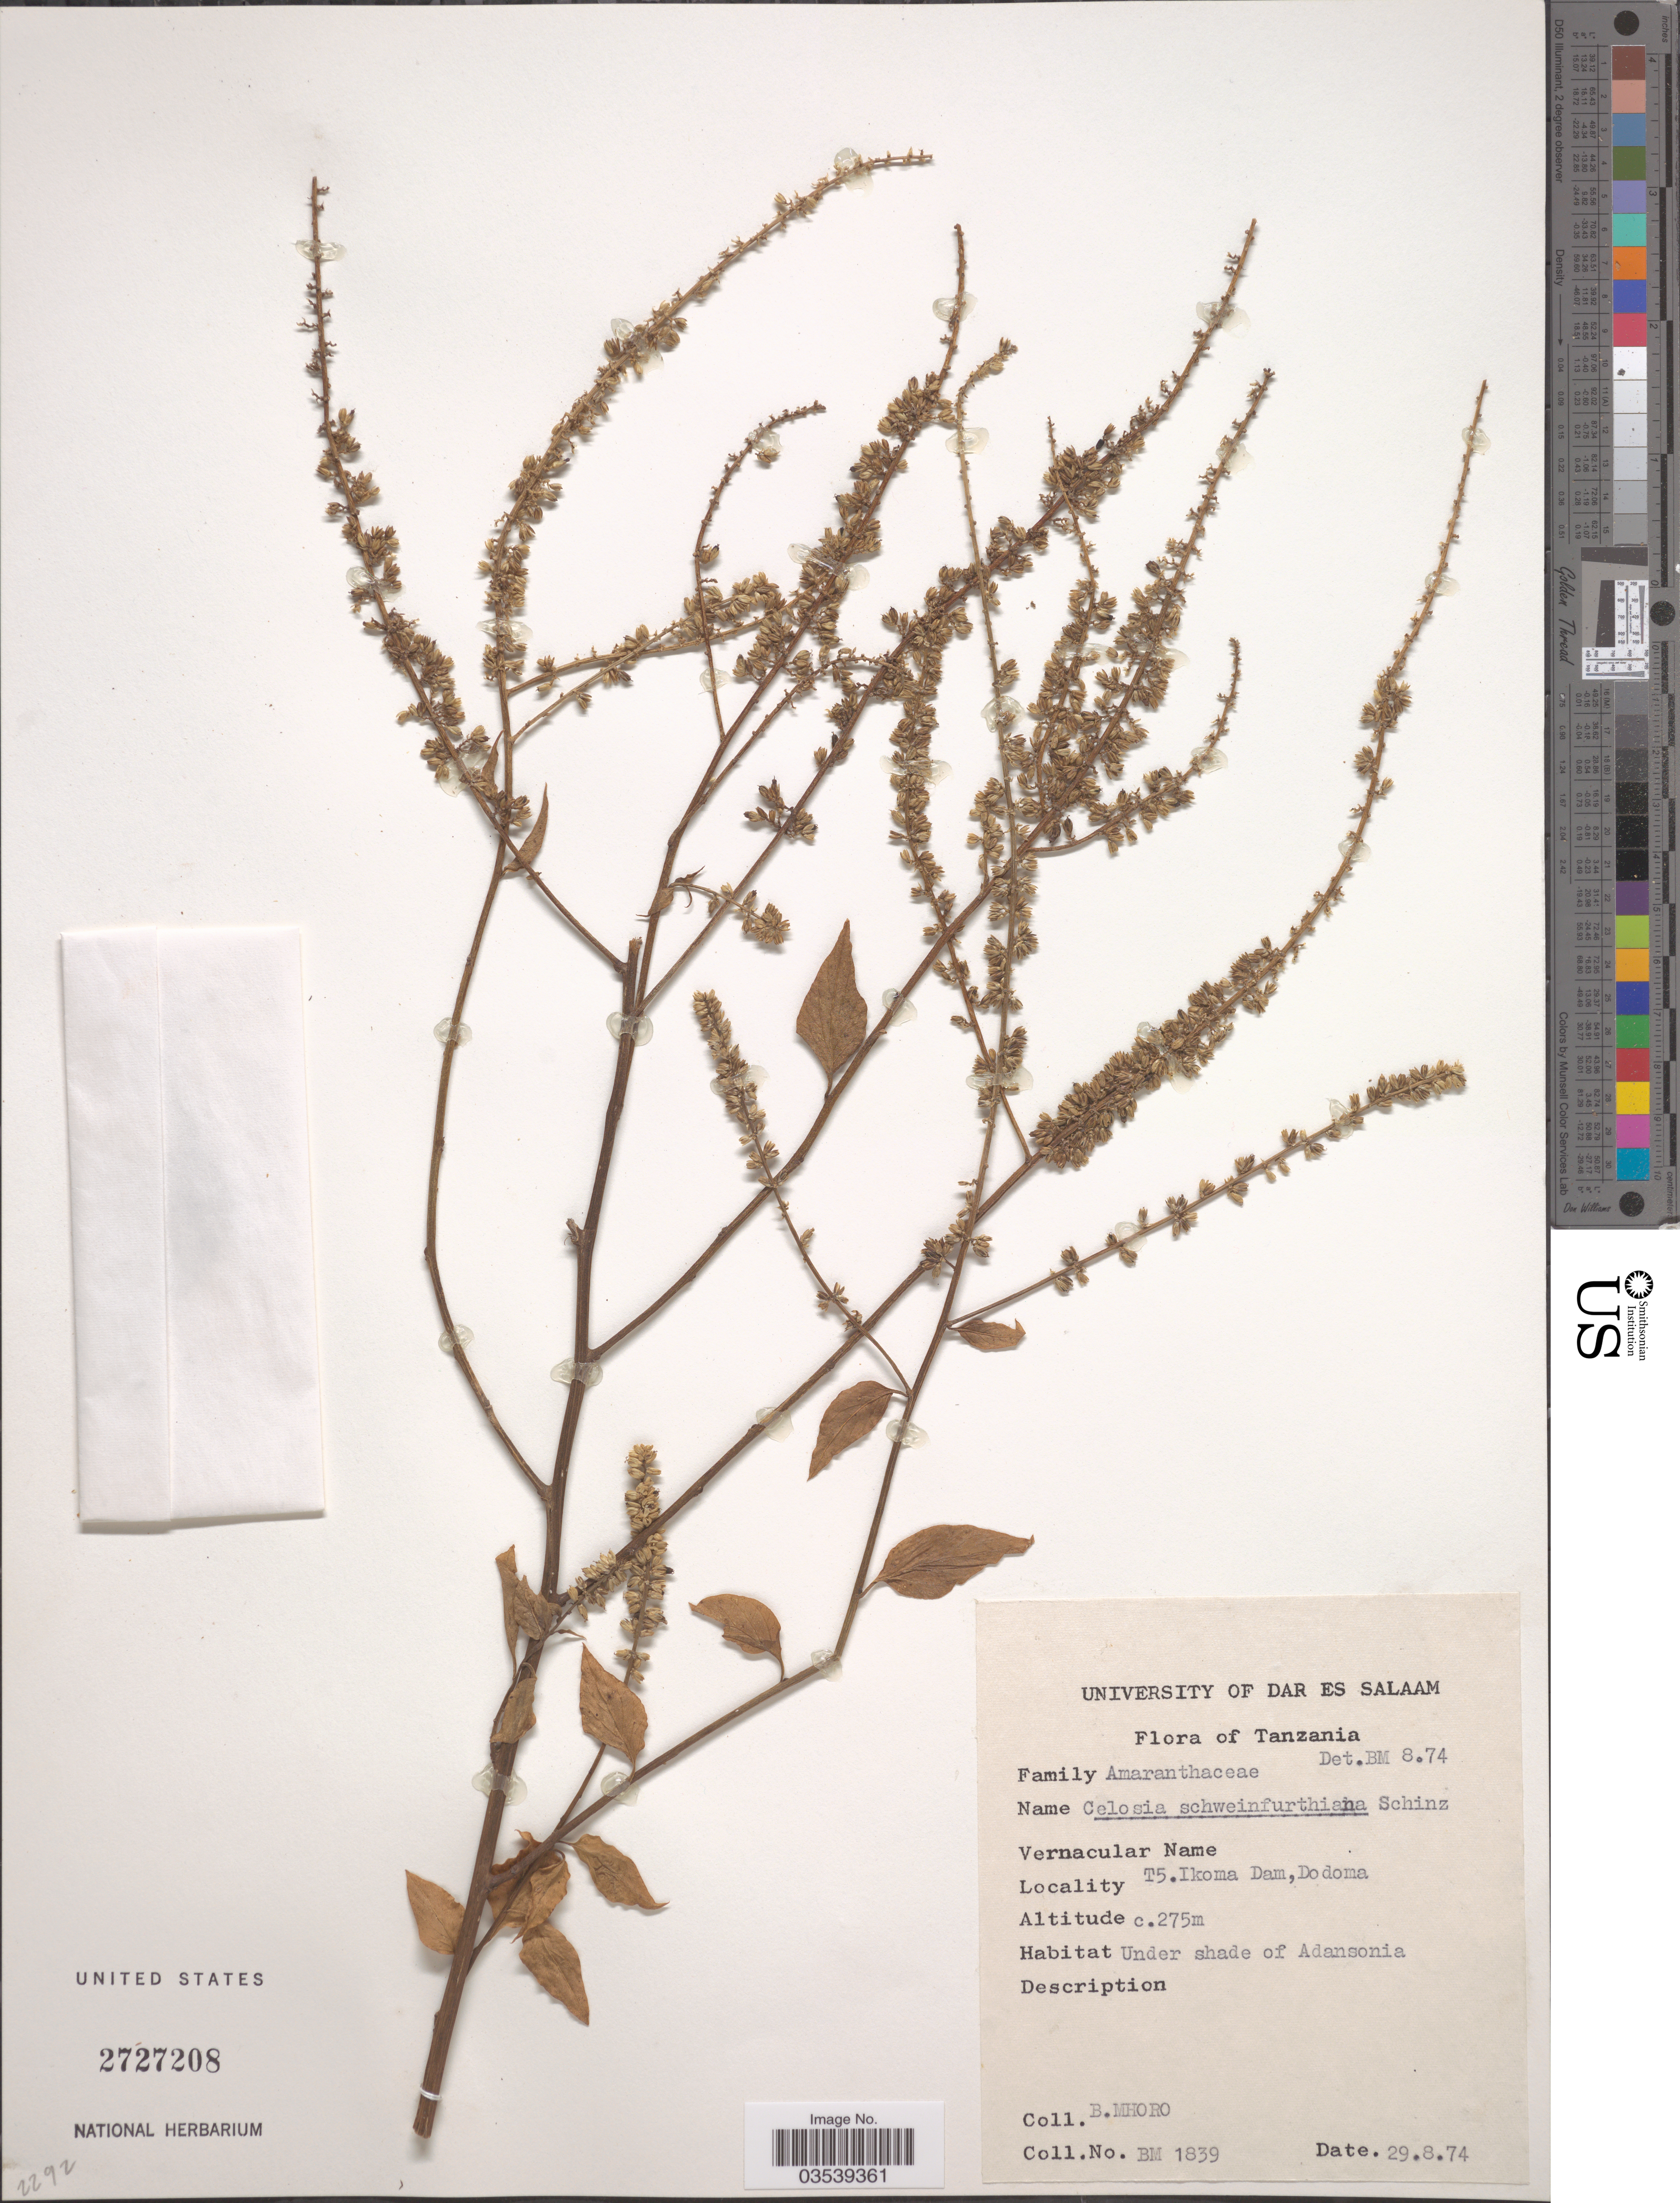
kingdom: Plantae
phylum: Tracheophyta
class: Magnoliopsida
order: Caryophyllales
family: Amaranthaceae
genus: Celosia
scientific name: Celosia schweinfurthiana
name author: Schinz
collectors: B. Mhoro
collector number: BM 1839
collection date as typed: Transcribed d/m/y: 29/8/74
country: Tanzania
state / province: Dar es Salaam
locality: T5. Ikoma Dam, Dodoma.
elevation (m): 275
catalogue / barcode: US 2727208